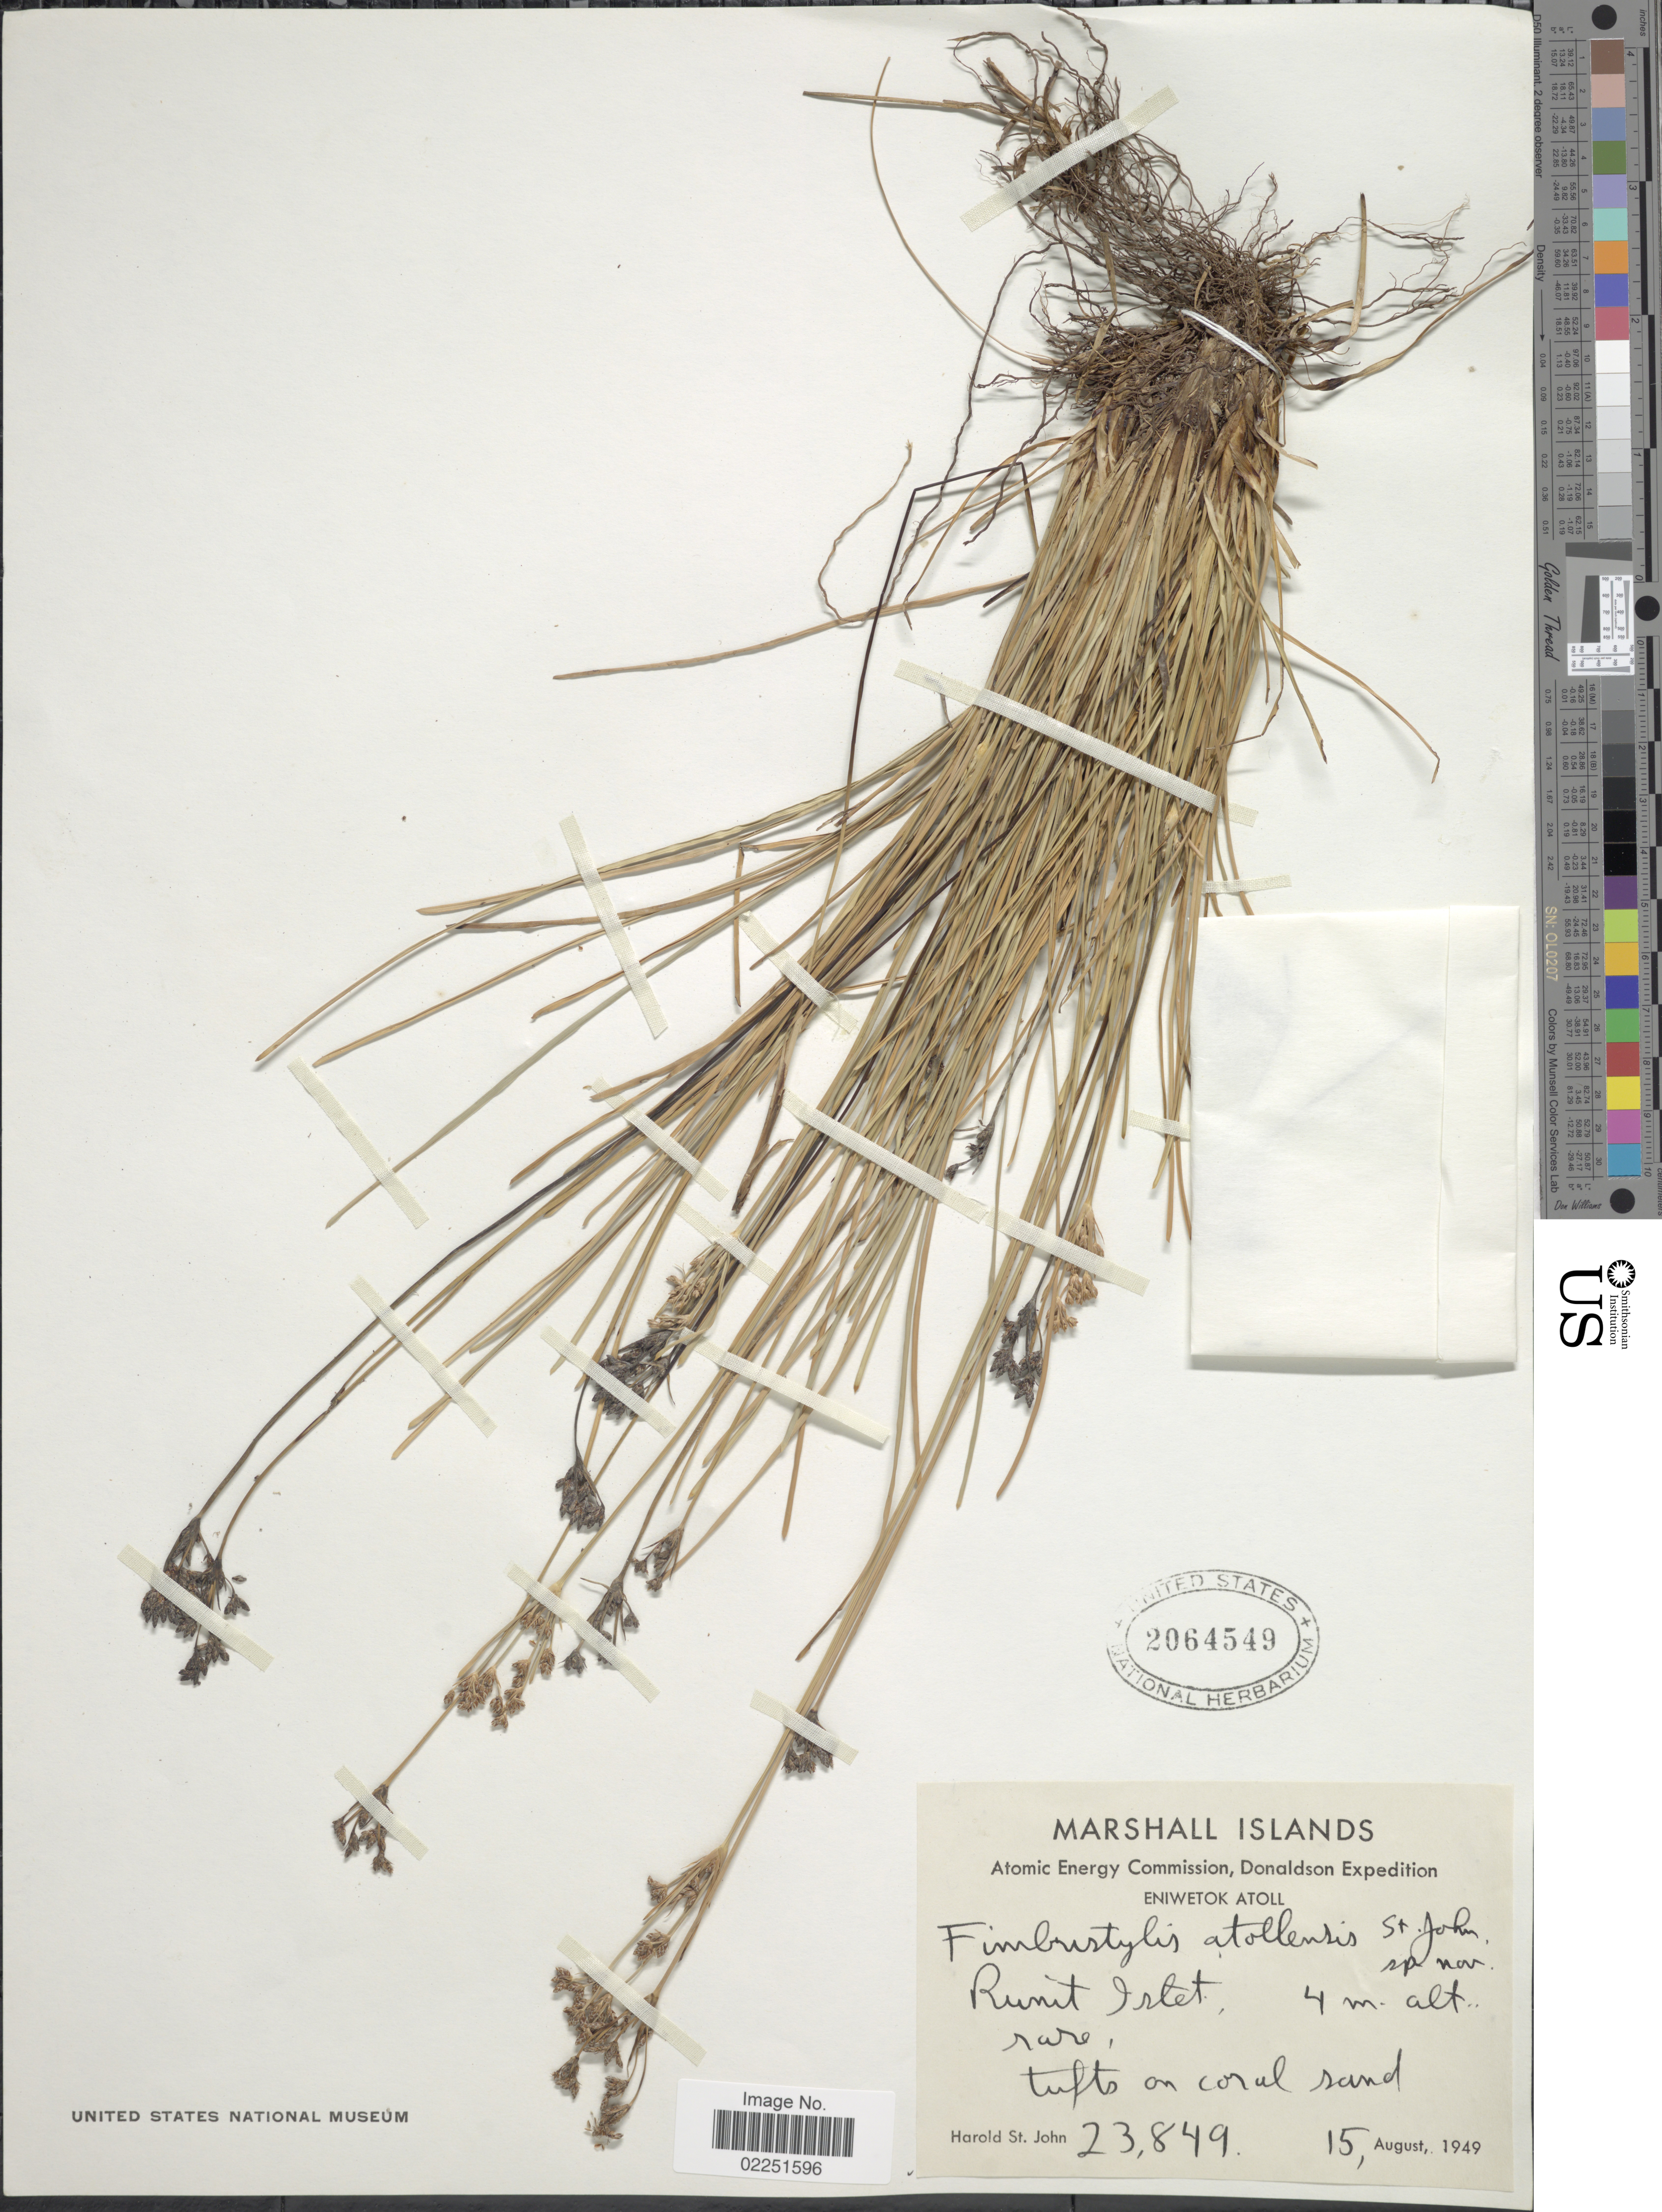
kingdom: Plantae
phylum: Tracheophyta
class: Liliopsida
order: Poales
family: Cyperaceae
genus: Fimbristylis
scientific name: Fimbristylis cymosa subsp. spathacea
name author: (Roth) T. Koyama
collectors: H. St. John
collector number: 23849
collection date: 1949-08-15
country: Marshall Islands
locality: Eniwetok Atoll, Runit Islet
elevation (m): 4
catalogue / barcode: US 2064549